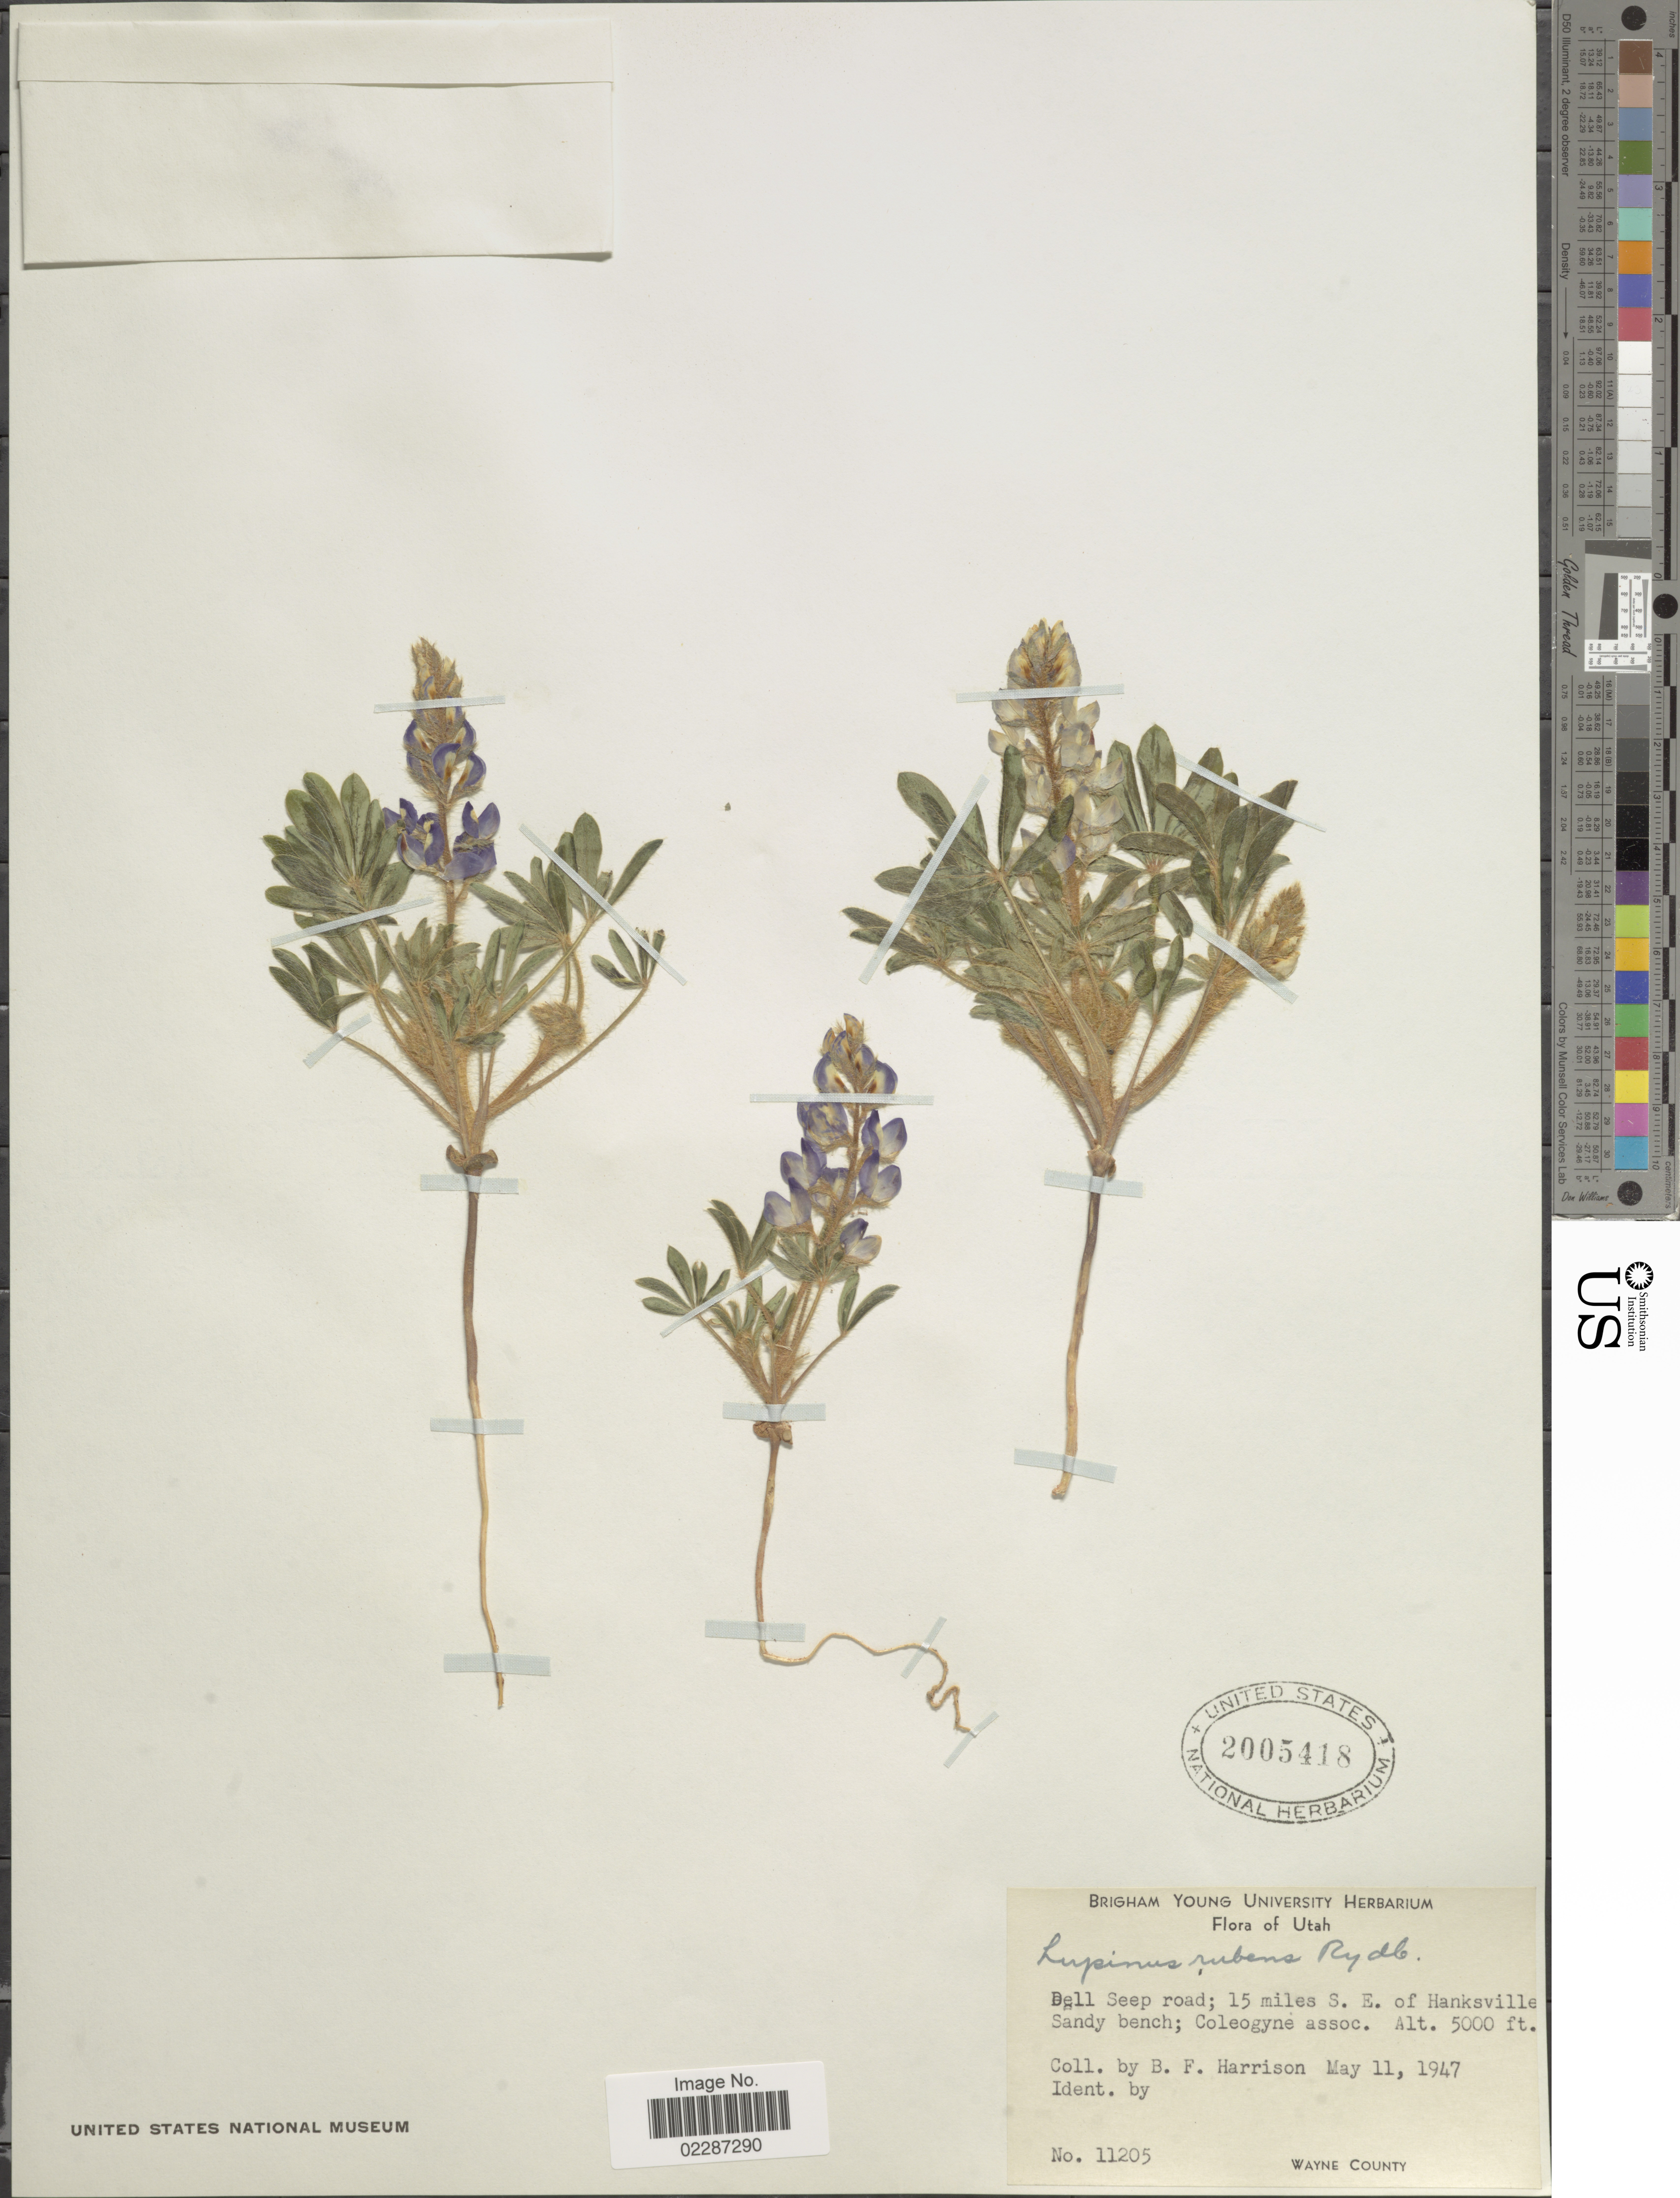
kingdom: Plantae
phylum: Tracheophyta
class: Magnoliopsida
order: Fabales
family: Fabaceae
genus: Lupinus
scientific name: Lupinus pusillus subsp. rubens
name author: (Rydb.) D.B. Dunn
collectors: B. F. Harrison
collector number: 11205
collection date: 1947-05-11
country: United States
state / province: Utah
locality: Dell Seep Road, 15 miles S.E. of Hanksville, Sandy bench, Wayne County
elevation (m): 1524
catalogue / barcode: US 2005418